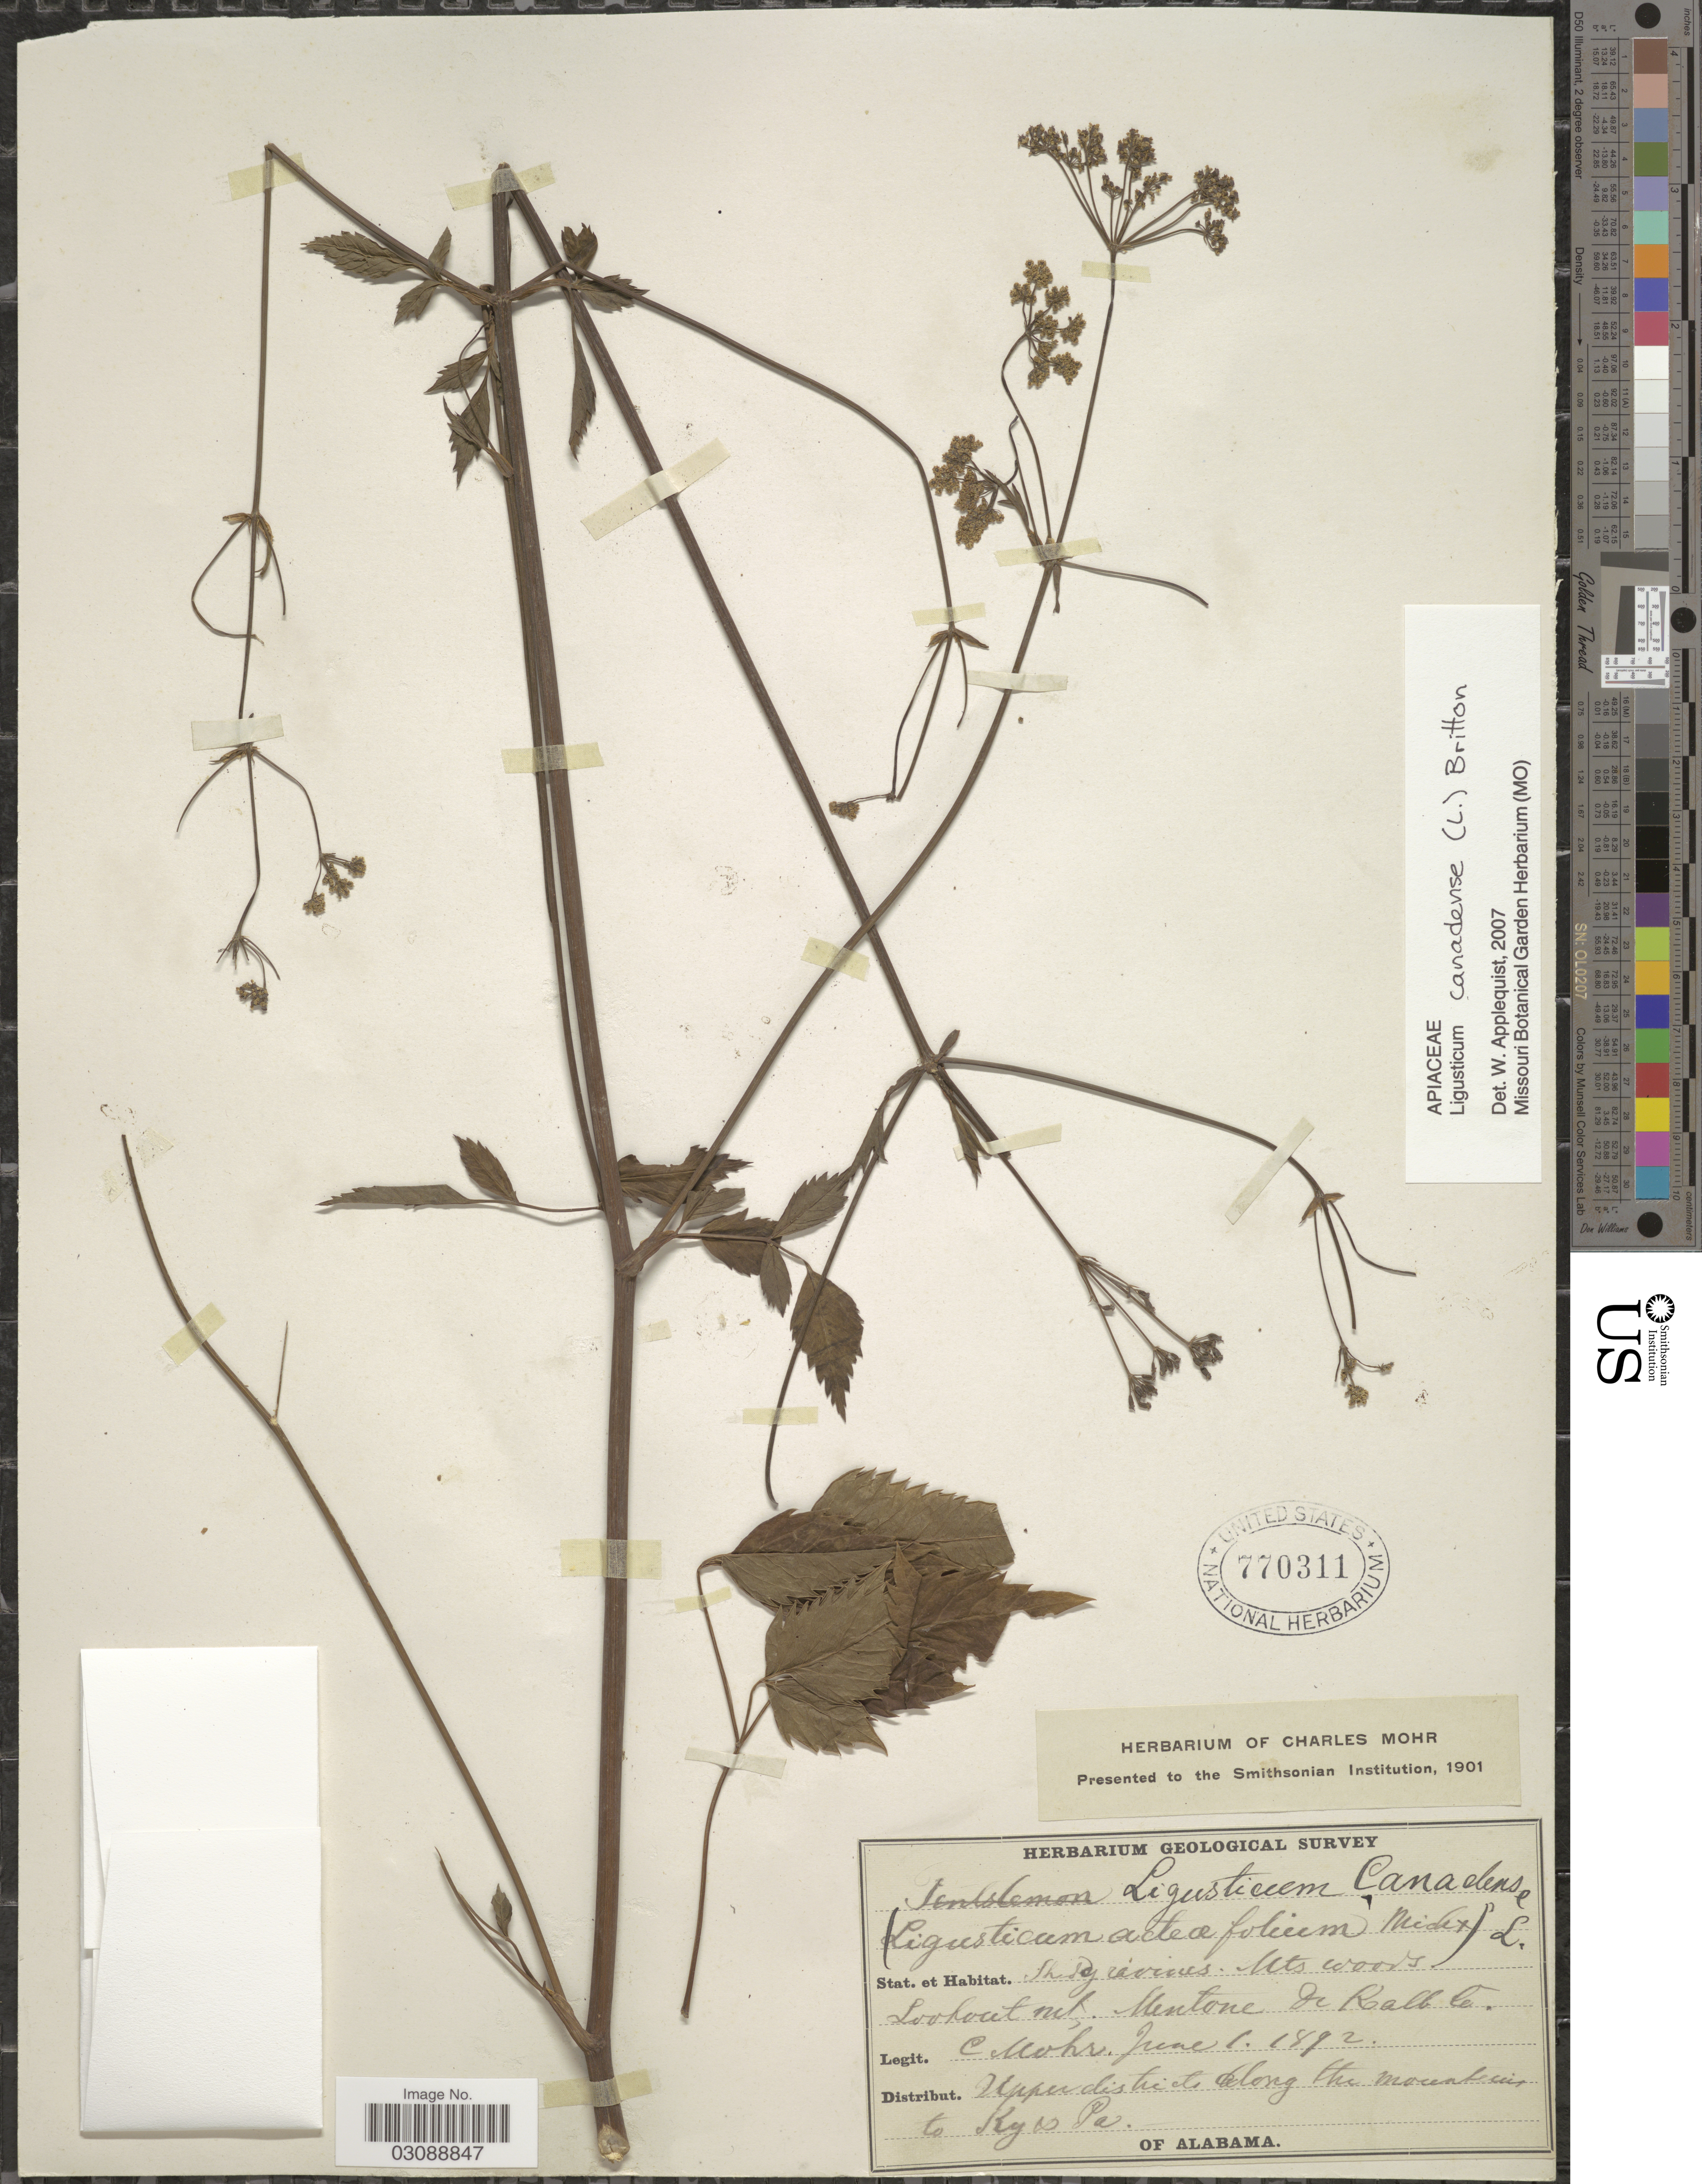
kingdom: Plantae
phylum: Tracheophyta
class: Magnoliopsida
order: Apiales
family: Apiaceae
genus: Ligusticum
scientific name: Ligusticum canadense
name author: (L.) Britton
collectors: Mohr, C. T. (herbarium)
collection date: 1892-06-01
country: United States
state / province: Alabama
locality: Stat. Shady ravines Mts. woods Lookout Mt., Mentone De Kalb Co.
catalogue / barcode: US 770311